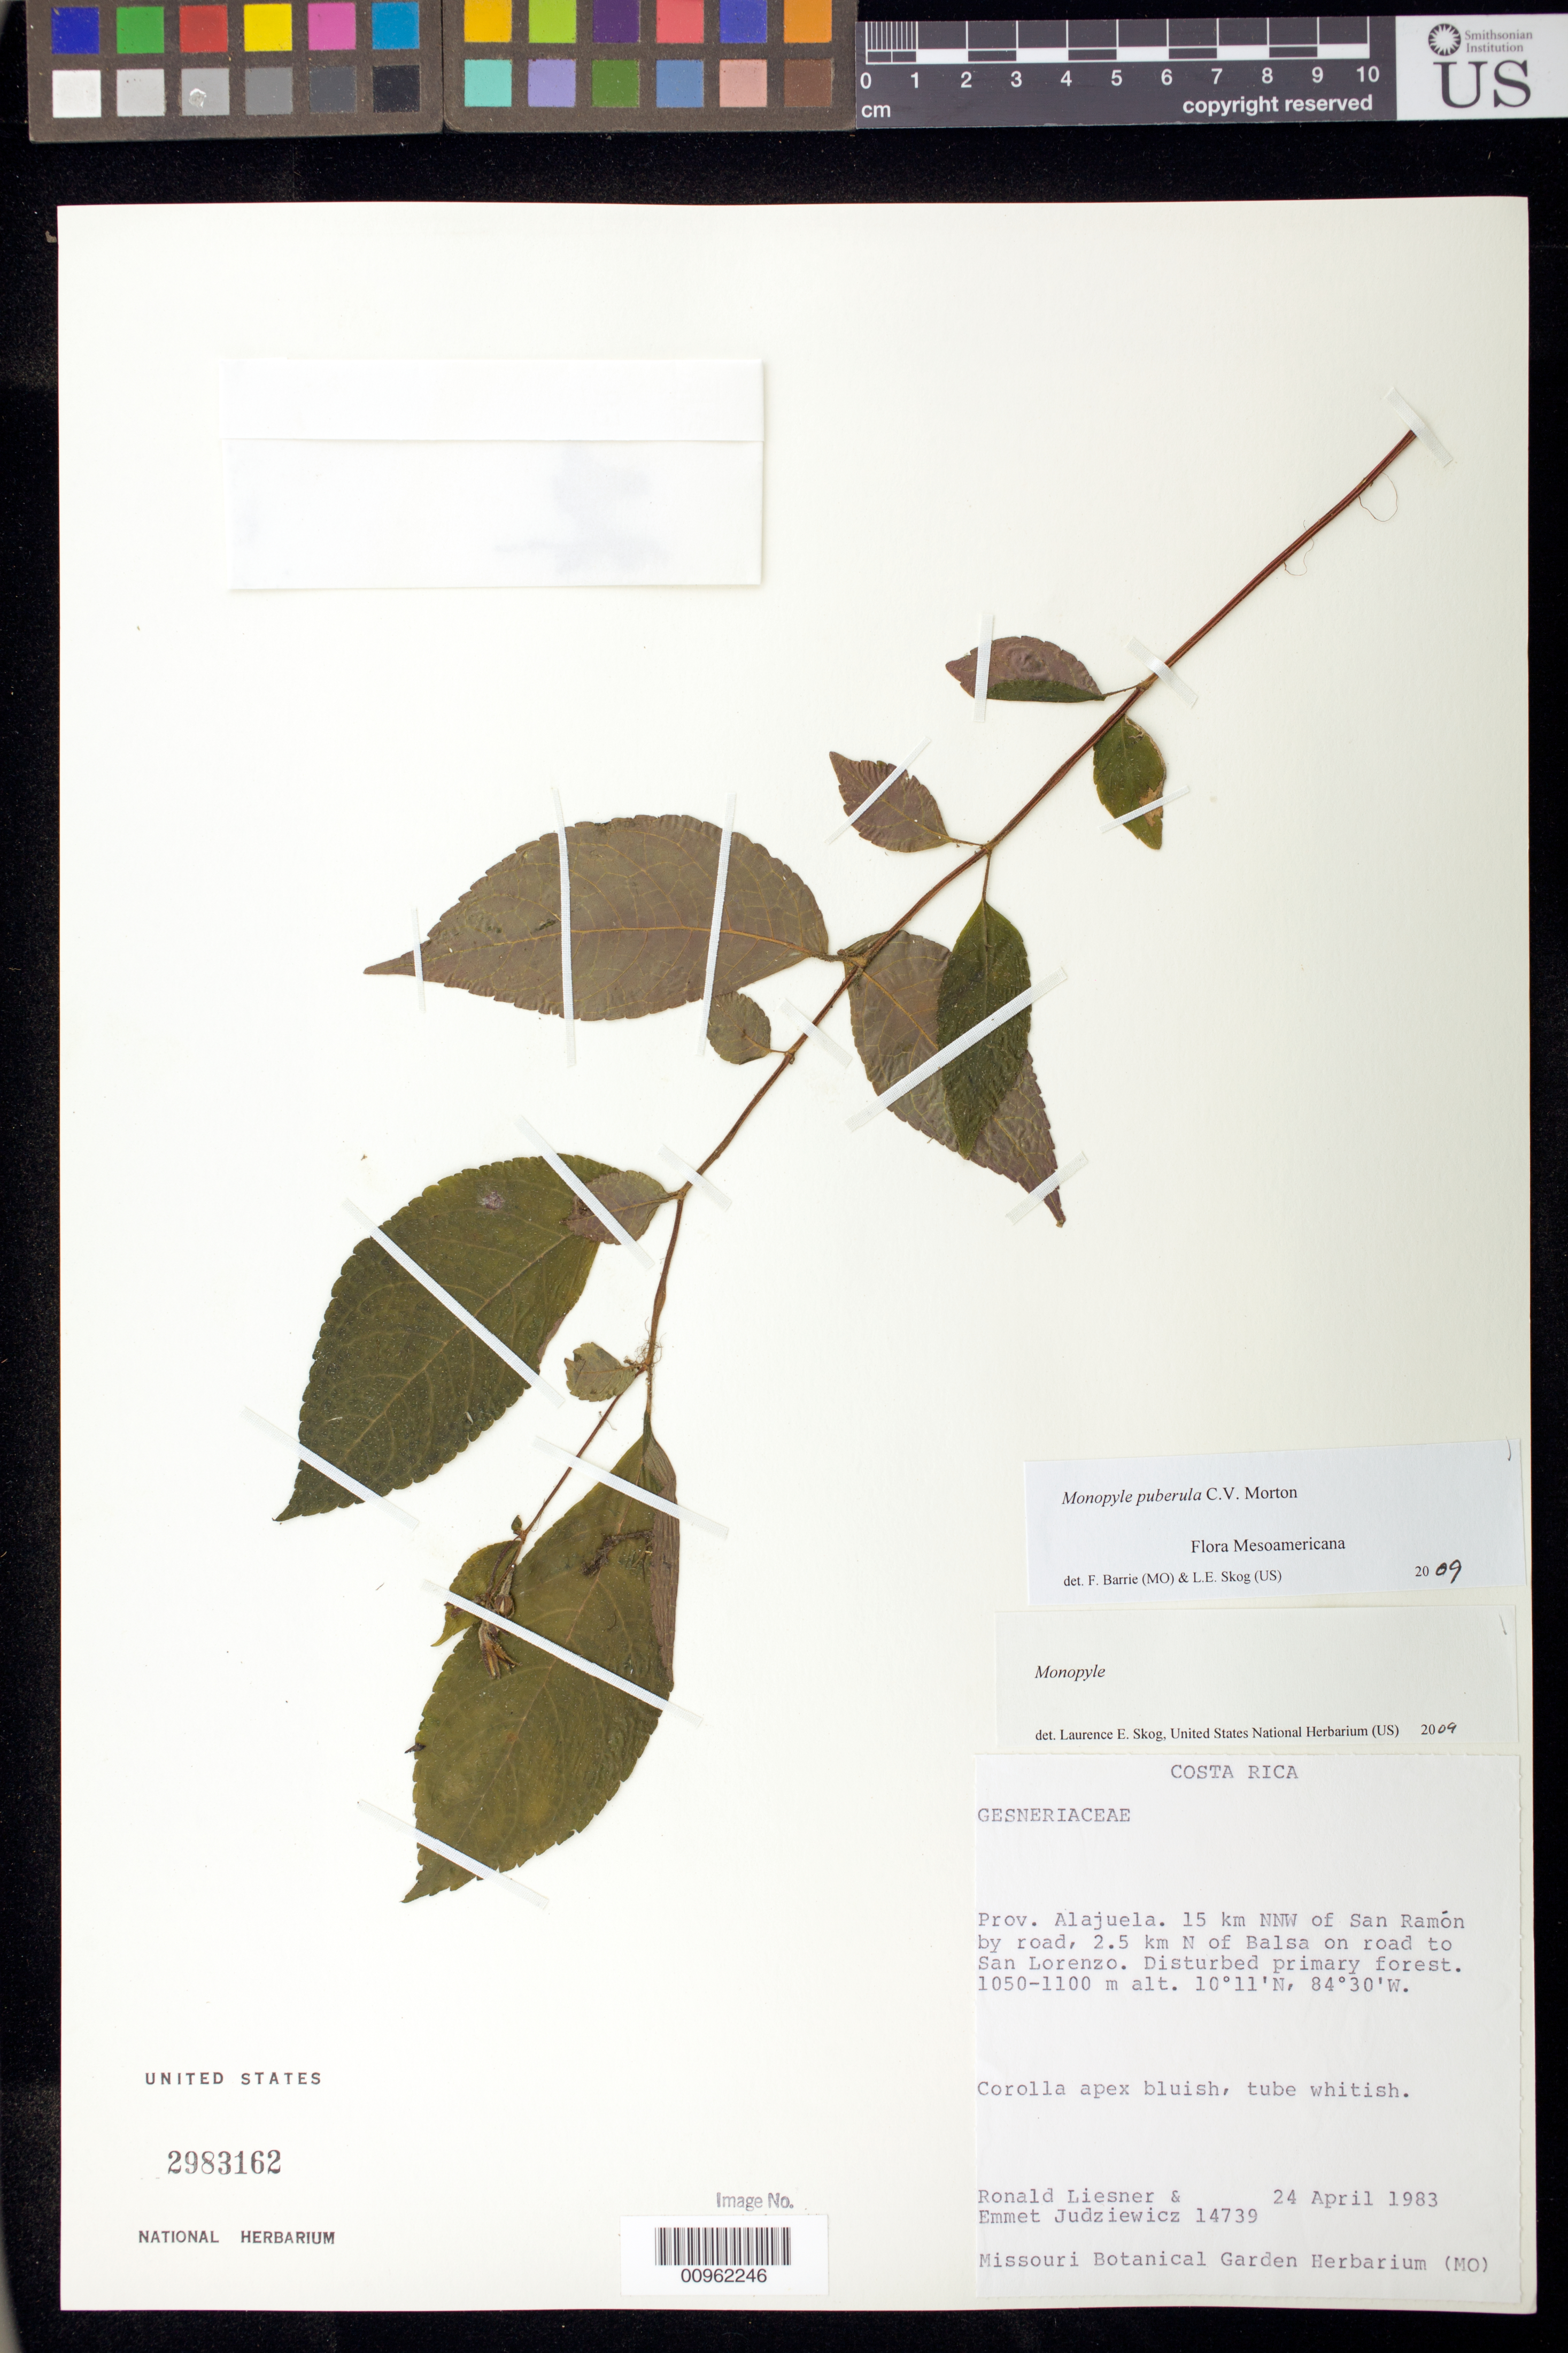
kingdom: Plantae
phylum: Tracheophyta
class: Magnoliopsida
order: Lamiales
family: Gesneriaceae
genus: Monopyle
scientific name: Monopyle puberula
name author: C.V. Morton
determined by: Barrie, F. R.; Skog, Laurence E.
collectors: R. L. Liesner & E. J. Judziewicz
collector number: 14739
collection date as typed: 24 Apr 1983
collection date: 1983-04-24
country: Costa Rica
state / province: Alajuela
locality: Prov. Alajuela: 15 km NNW of San Ramon by road, 2.5 km N of Balsa on road to San Lorenzo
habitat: Disturbed primary forest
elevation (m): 1050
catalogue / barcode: US 2983162